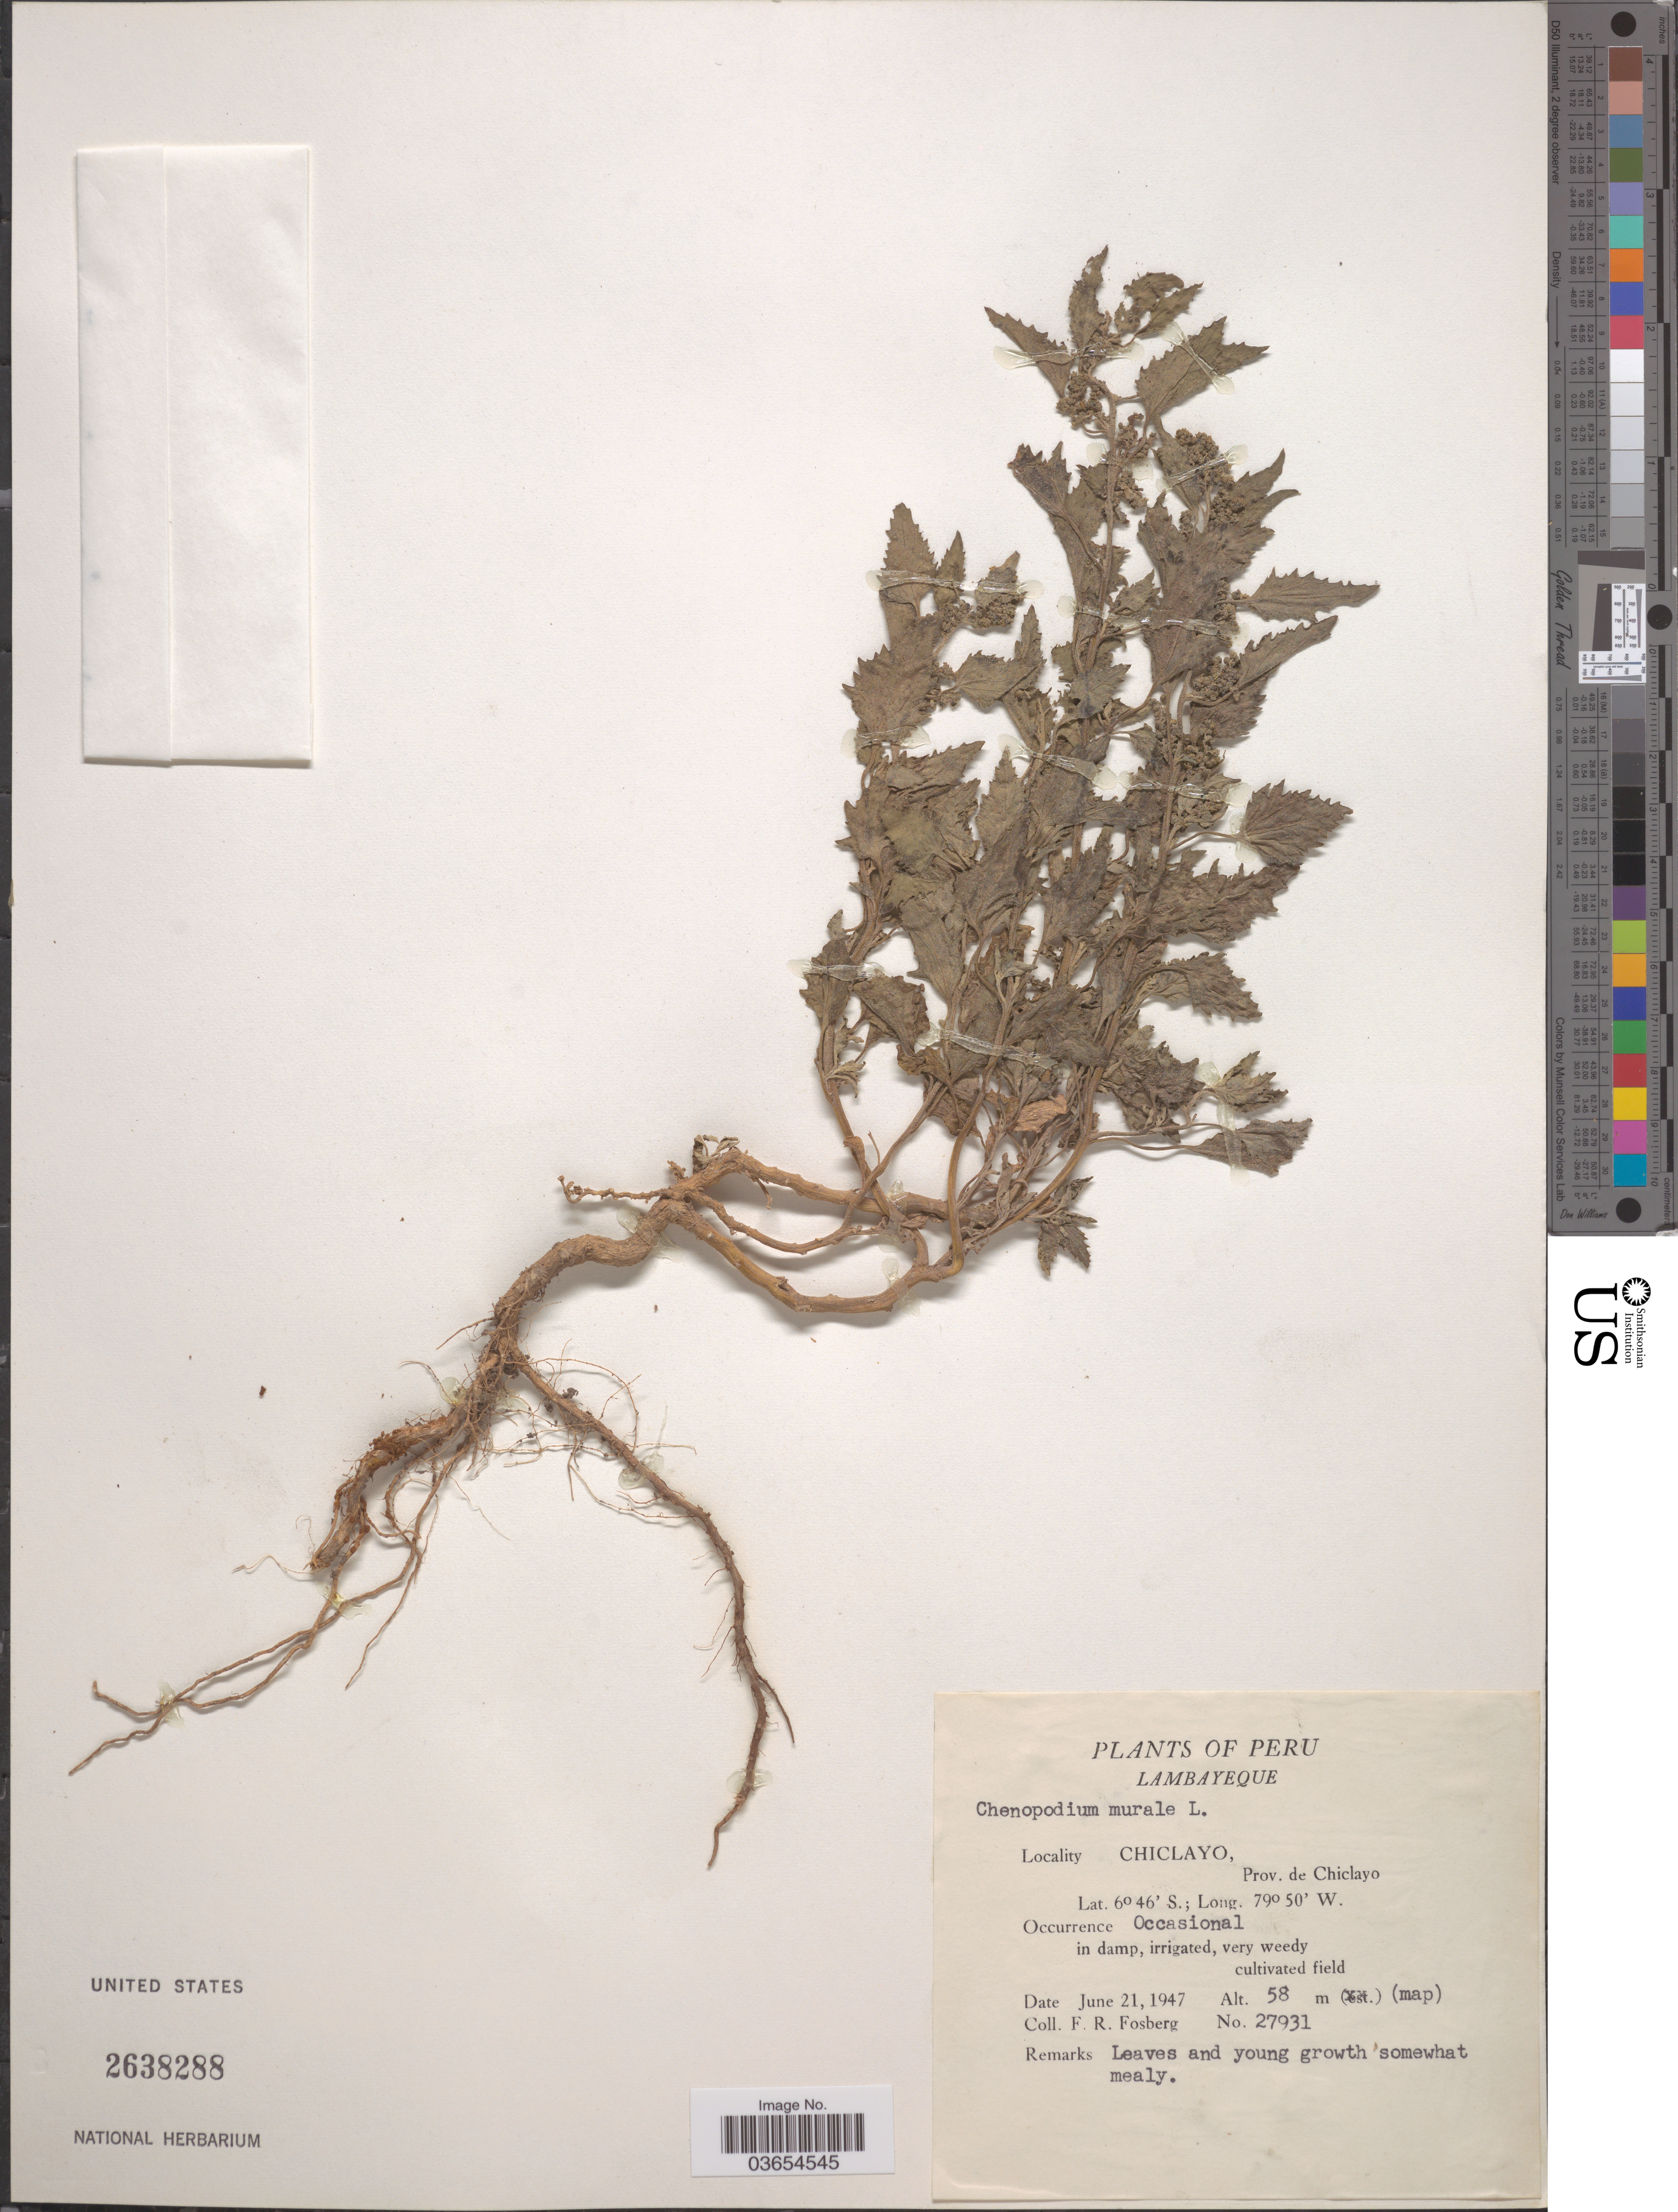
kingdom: Plantae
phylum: Tracheophyta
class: Magnoliopsida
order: Caryophyllales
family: Amaranthaceae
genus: Chenopodium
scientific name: Chenopodium murale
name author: L.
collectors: F. R. Fosberg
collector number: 27931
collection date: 1947-06-21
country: Peru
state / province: Lambayeque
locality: Chiclayo. Prov. de Chiclayo.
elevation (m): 58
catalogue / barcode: US 2638288